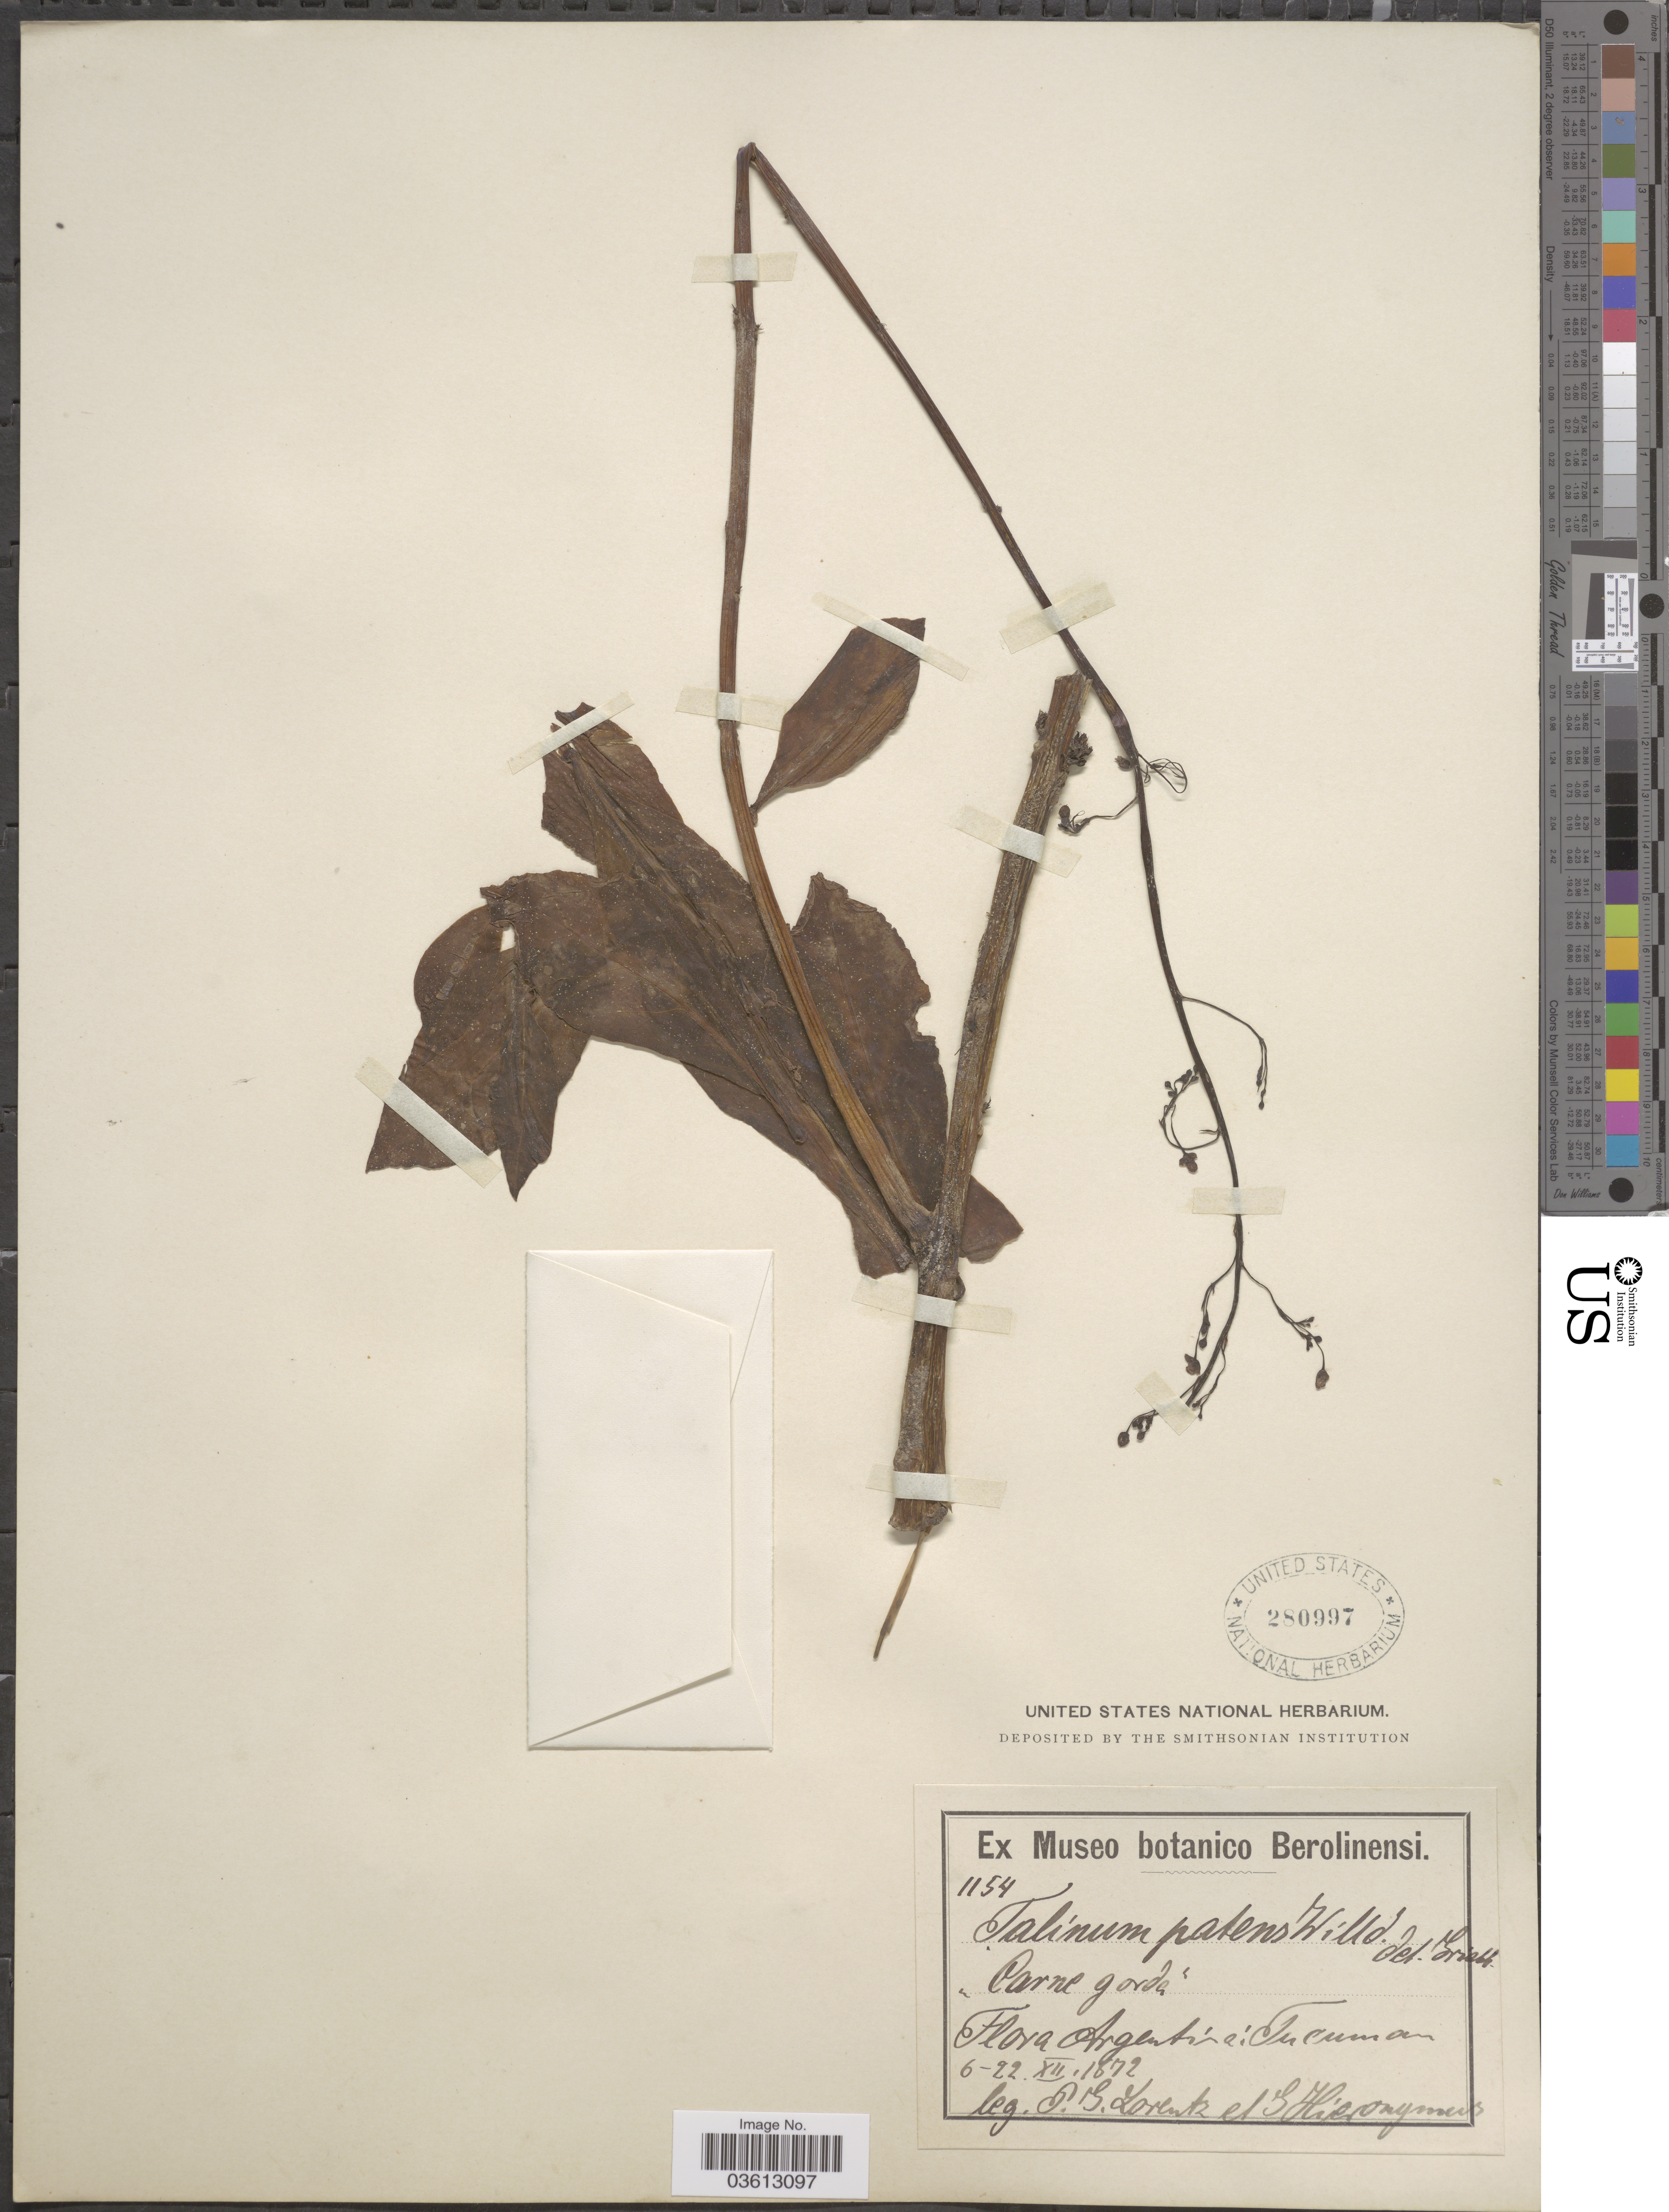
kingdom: Plantae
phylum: Tracheophyta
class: Magnoliopsida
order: Caryophyllales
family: Talinaceae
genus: Talinum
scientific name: Talinum paniculatum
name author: (Jacq.) Gaertn.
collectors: P. G. Lorentz & G. H. Hieronymus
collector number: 1154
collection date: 1872-12-06/1872-12-22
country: Argentina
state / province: Tucuman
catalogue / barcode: US 280997